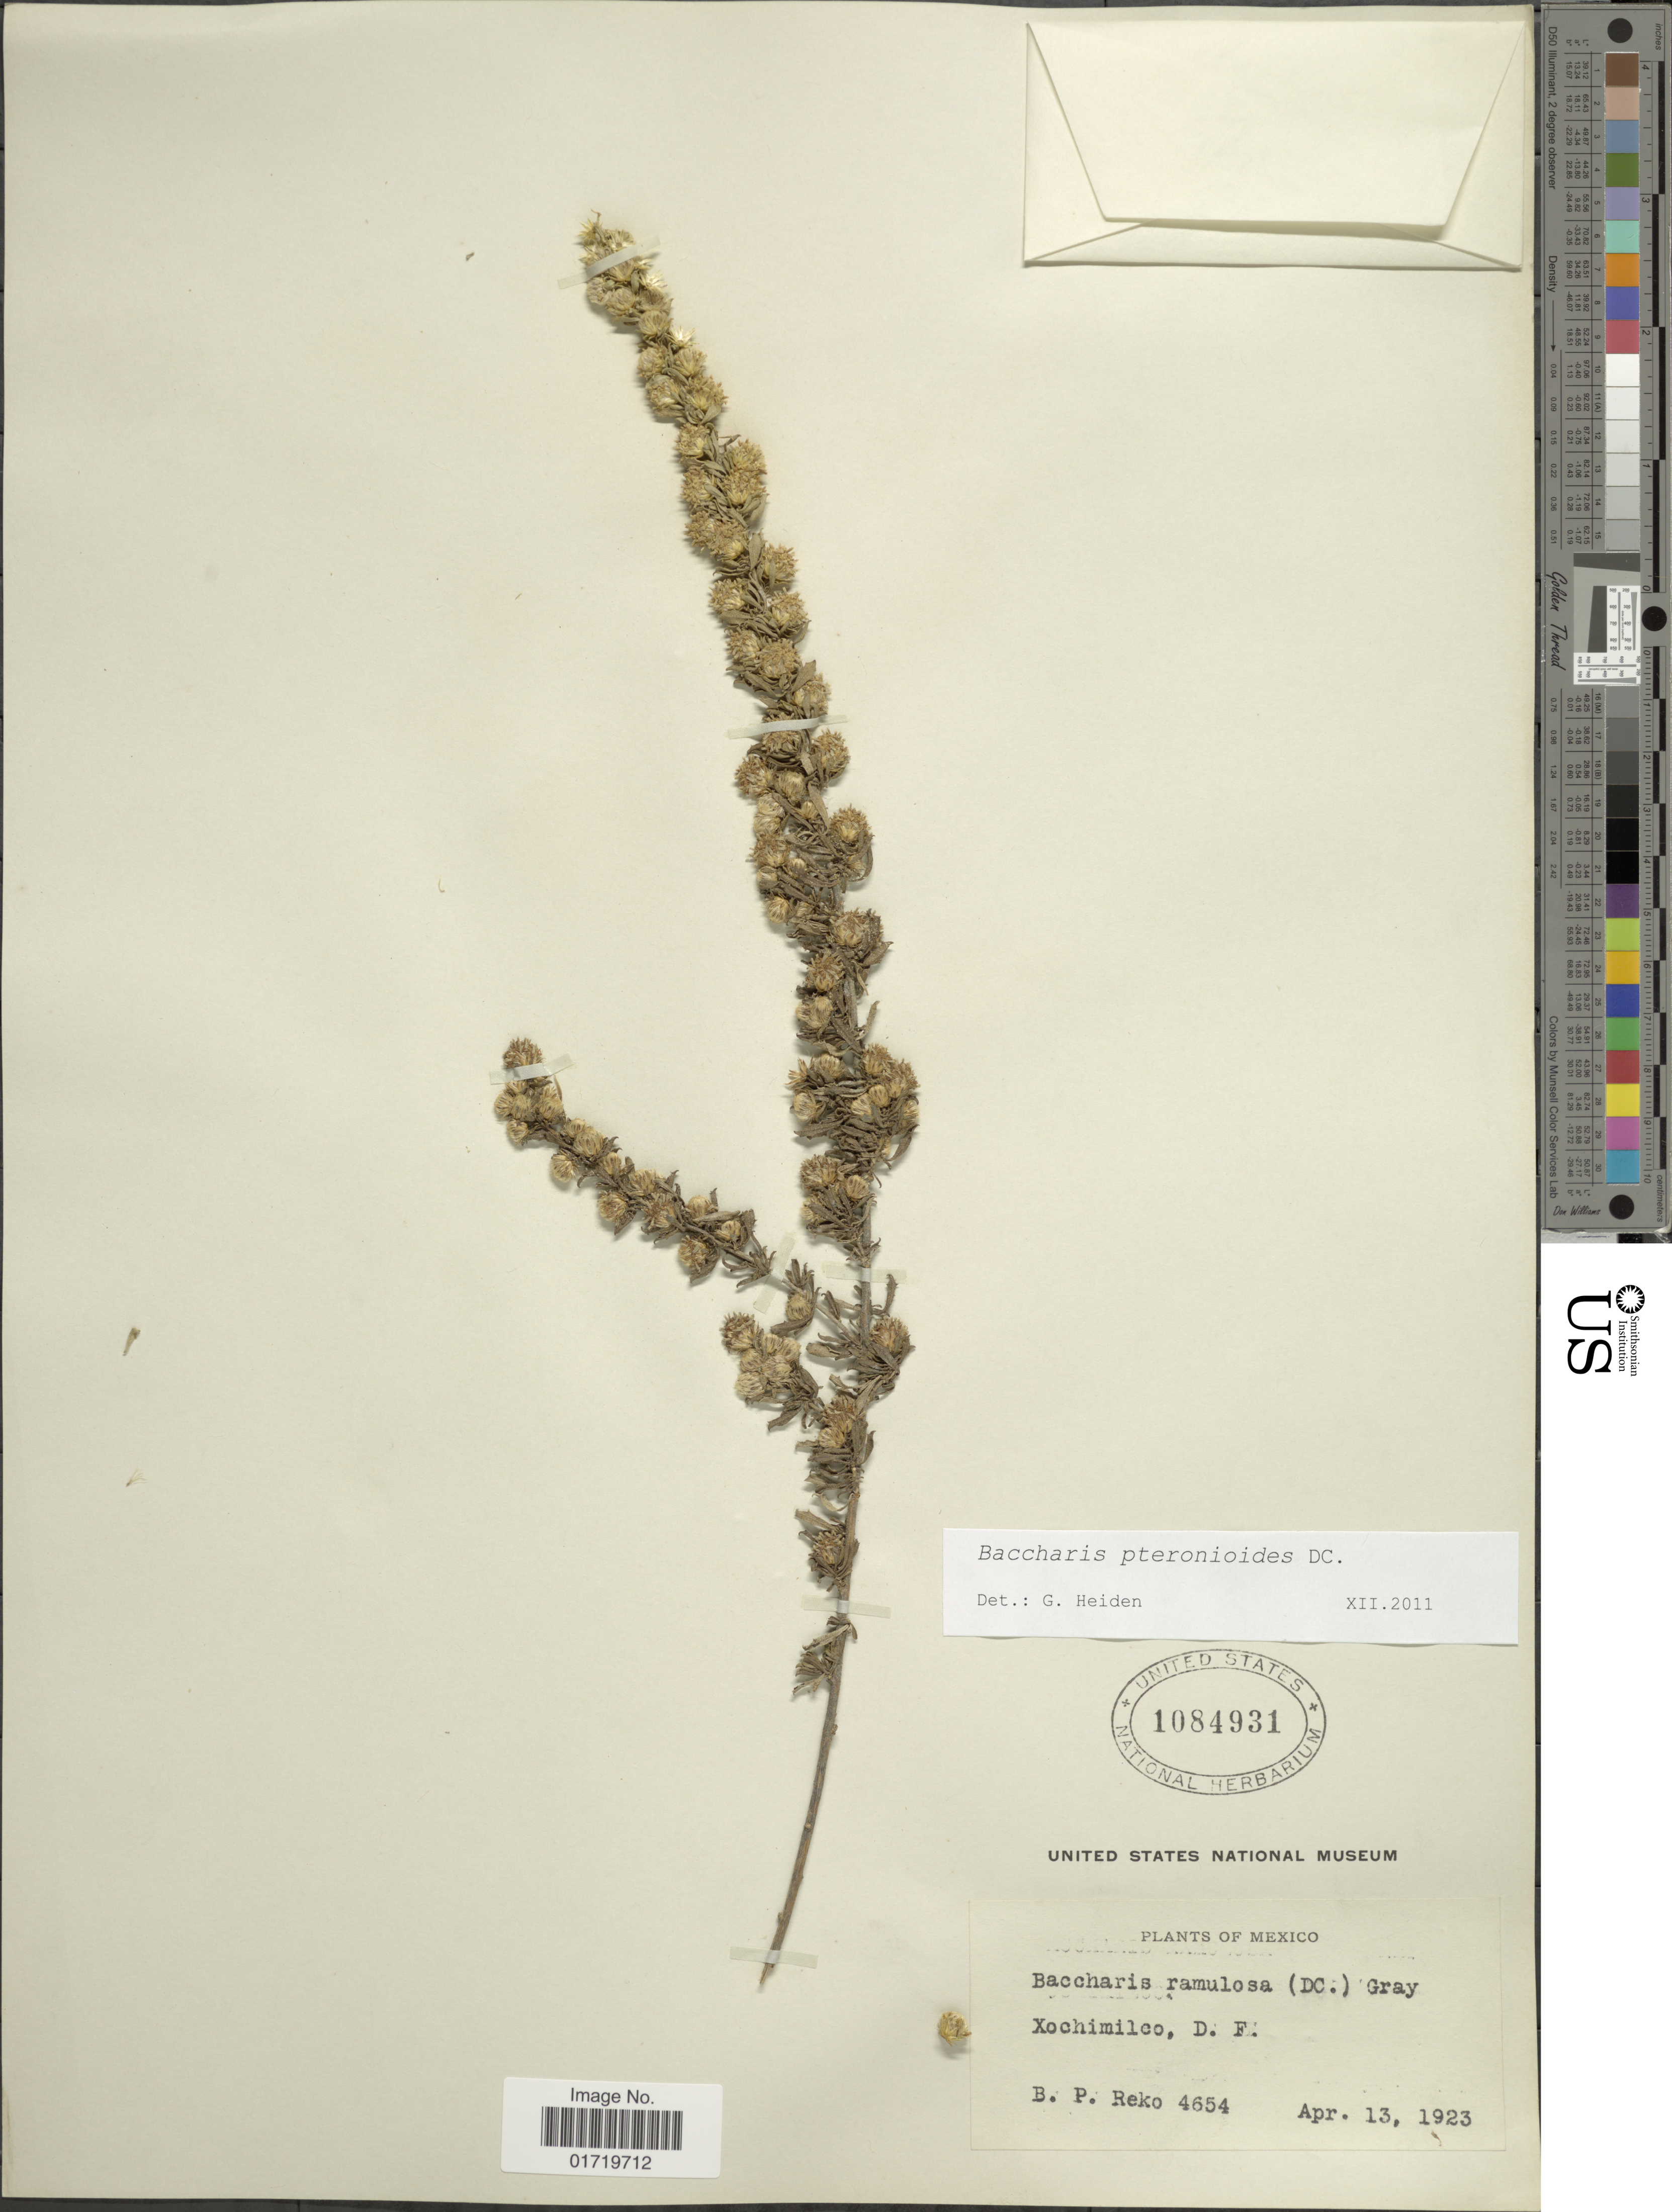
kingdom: Plantae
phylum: Tracheophyta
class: Magnoliopsida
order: Asterales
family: Asteraceae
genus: Baccharis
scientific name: Baccharis pteronioides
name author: DC.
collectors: B. P. Reko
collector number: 4654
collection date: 1923-04-13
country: Mexico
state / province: Distrito Federal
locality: Xochimilco, D. F.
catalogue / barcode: US 1084931